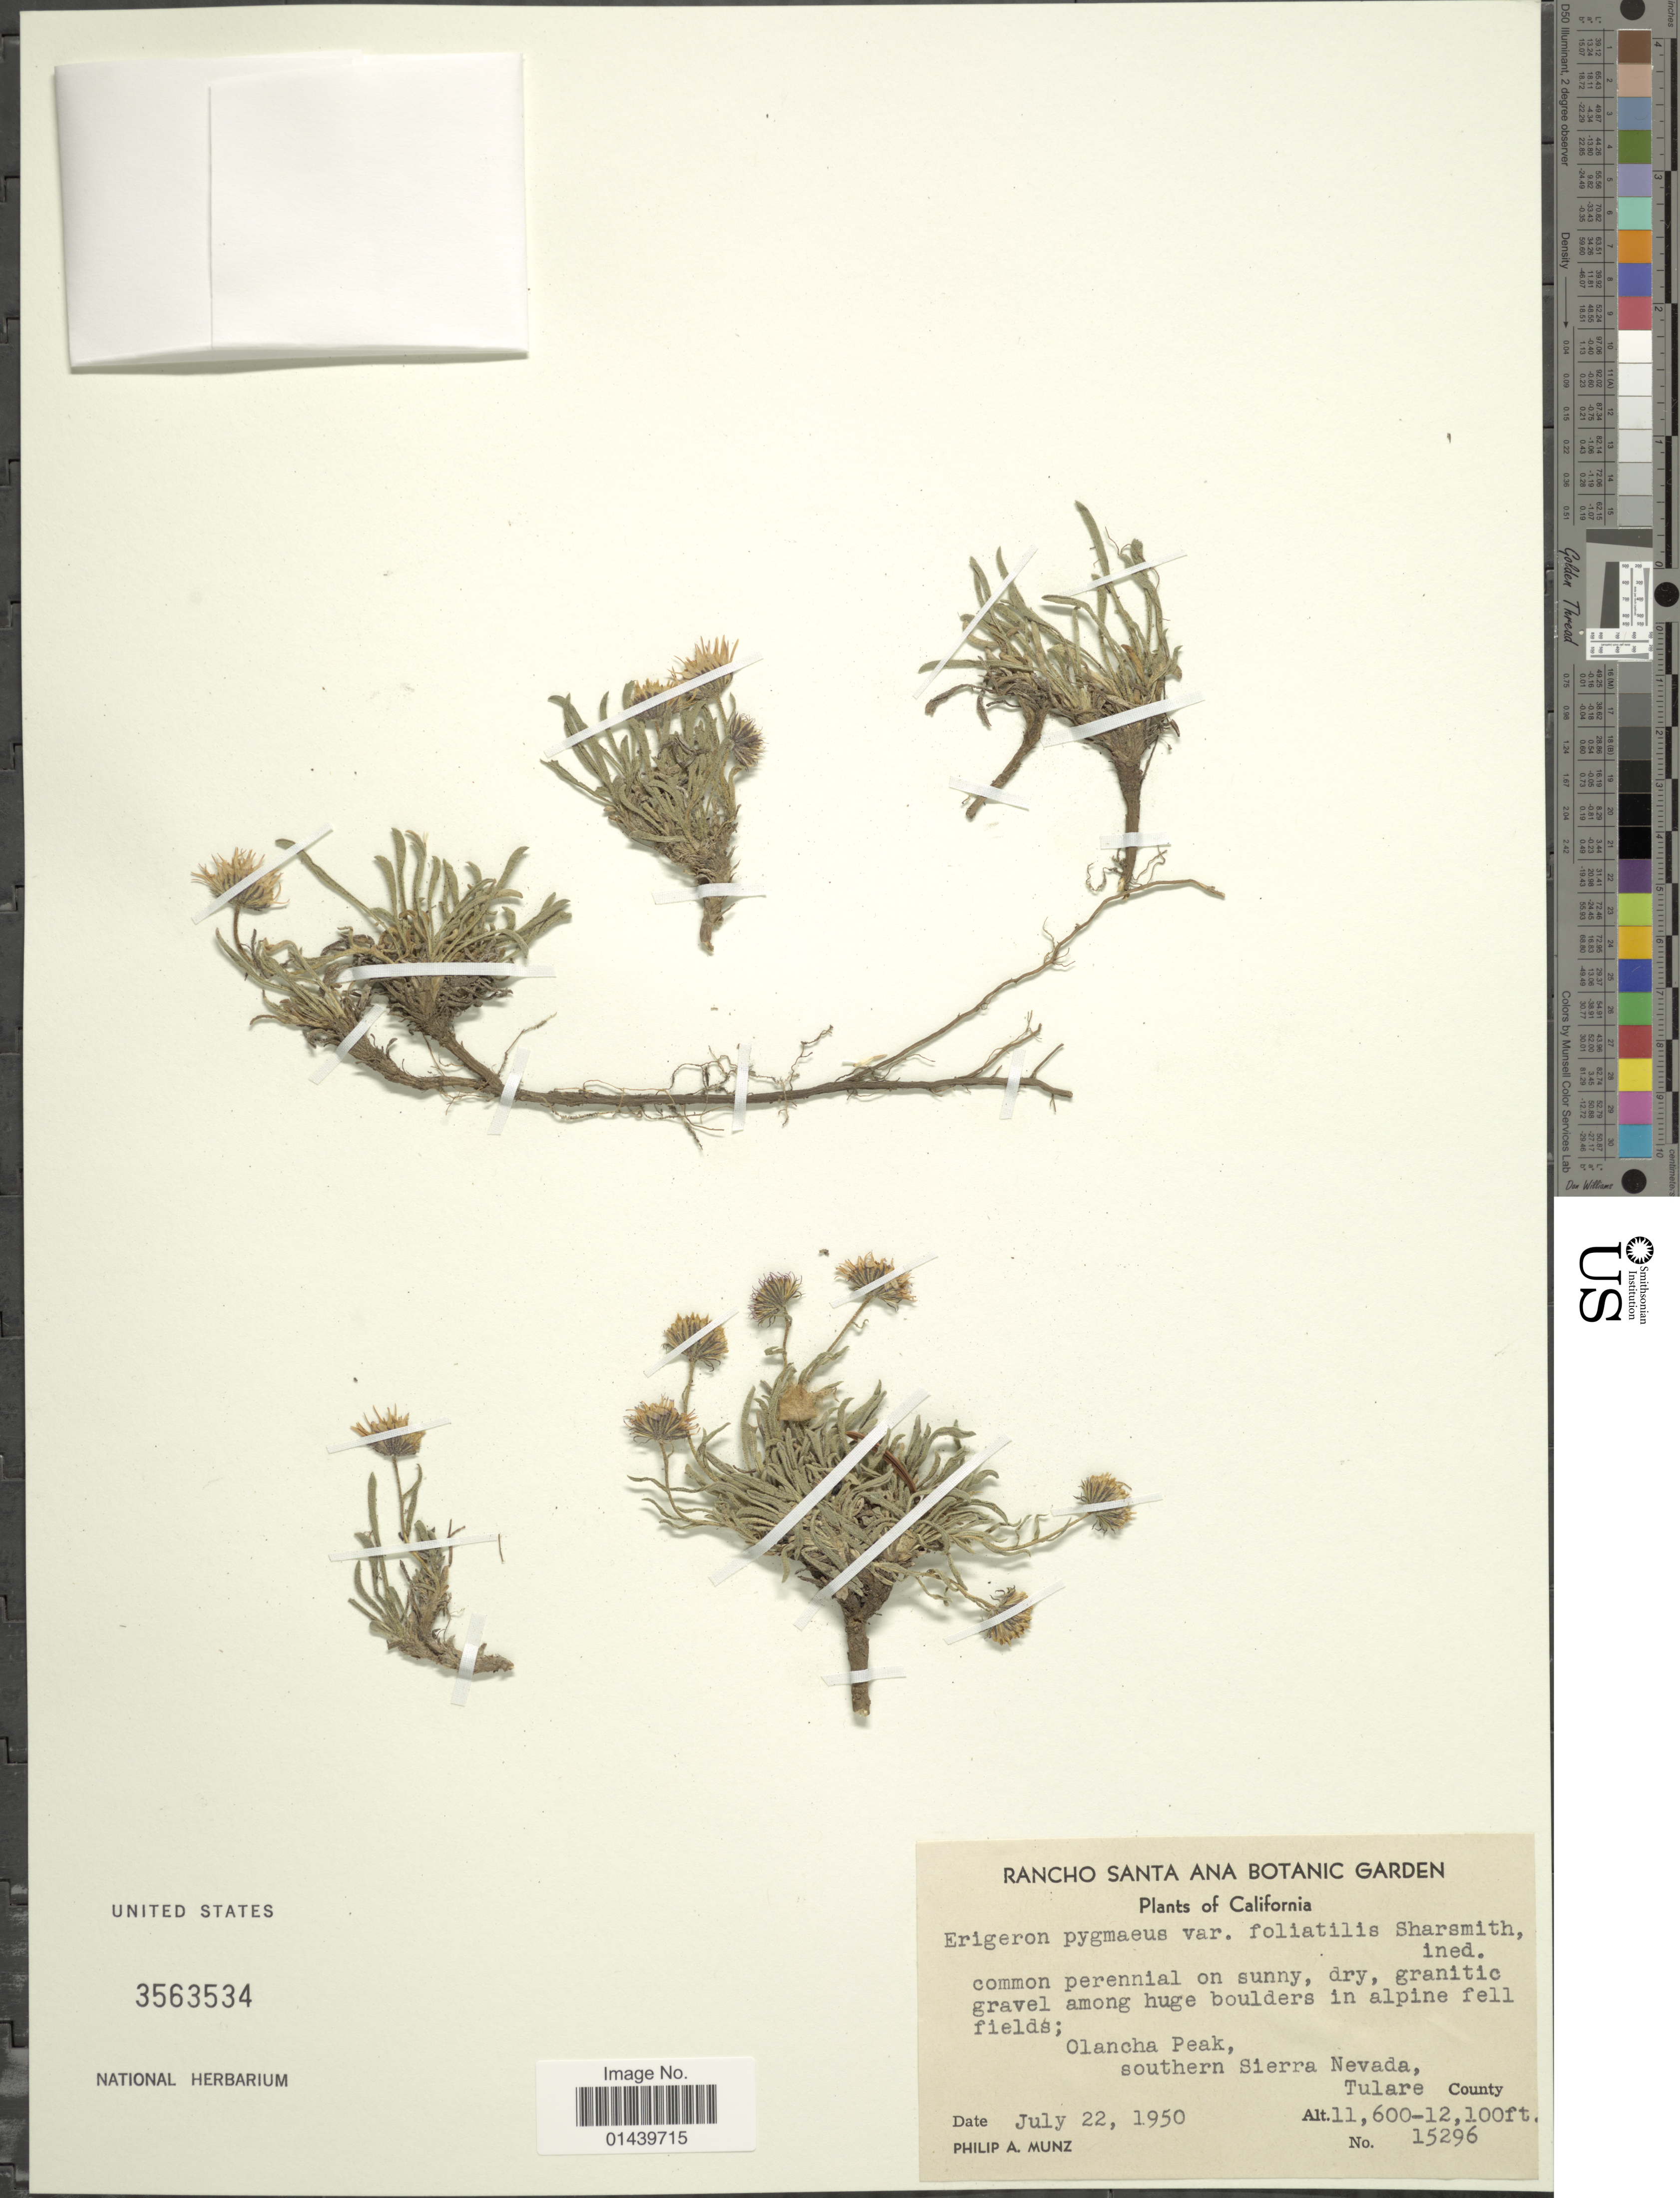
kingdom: Plantae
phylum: Tracheophyta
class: Magnoliopsida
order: Asterales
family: Asteraceae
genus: Erigeron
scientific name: Erigeron pygmaeus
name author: (A. Gray) Greene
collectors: P. A. Munz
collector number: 15296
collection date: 1950-07-22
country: United States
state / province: California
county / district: Tulare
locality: Olancha Peak, southern Sierra Nevada, Tulare County.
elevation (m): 3536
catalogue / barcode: US 3563534